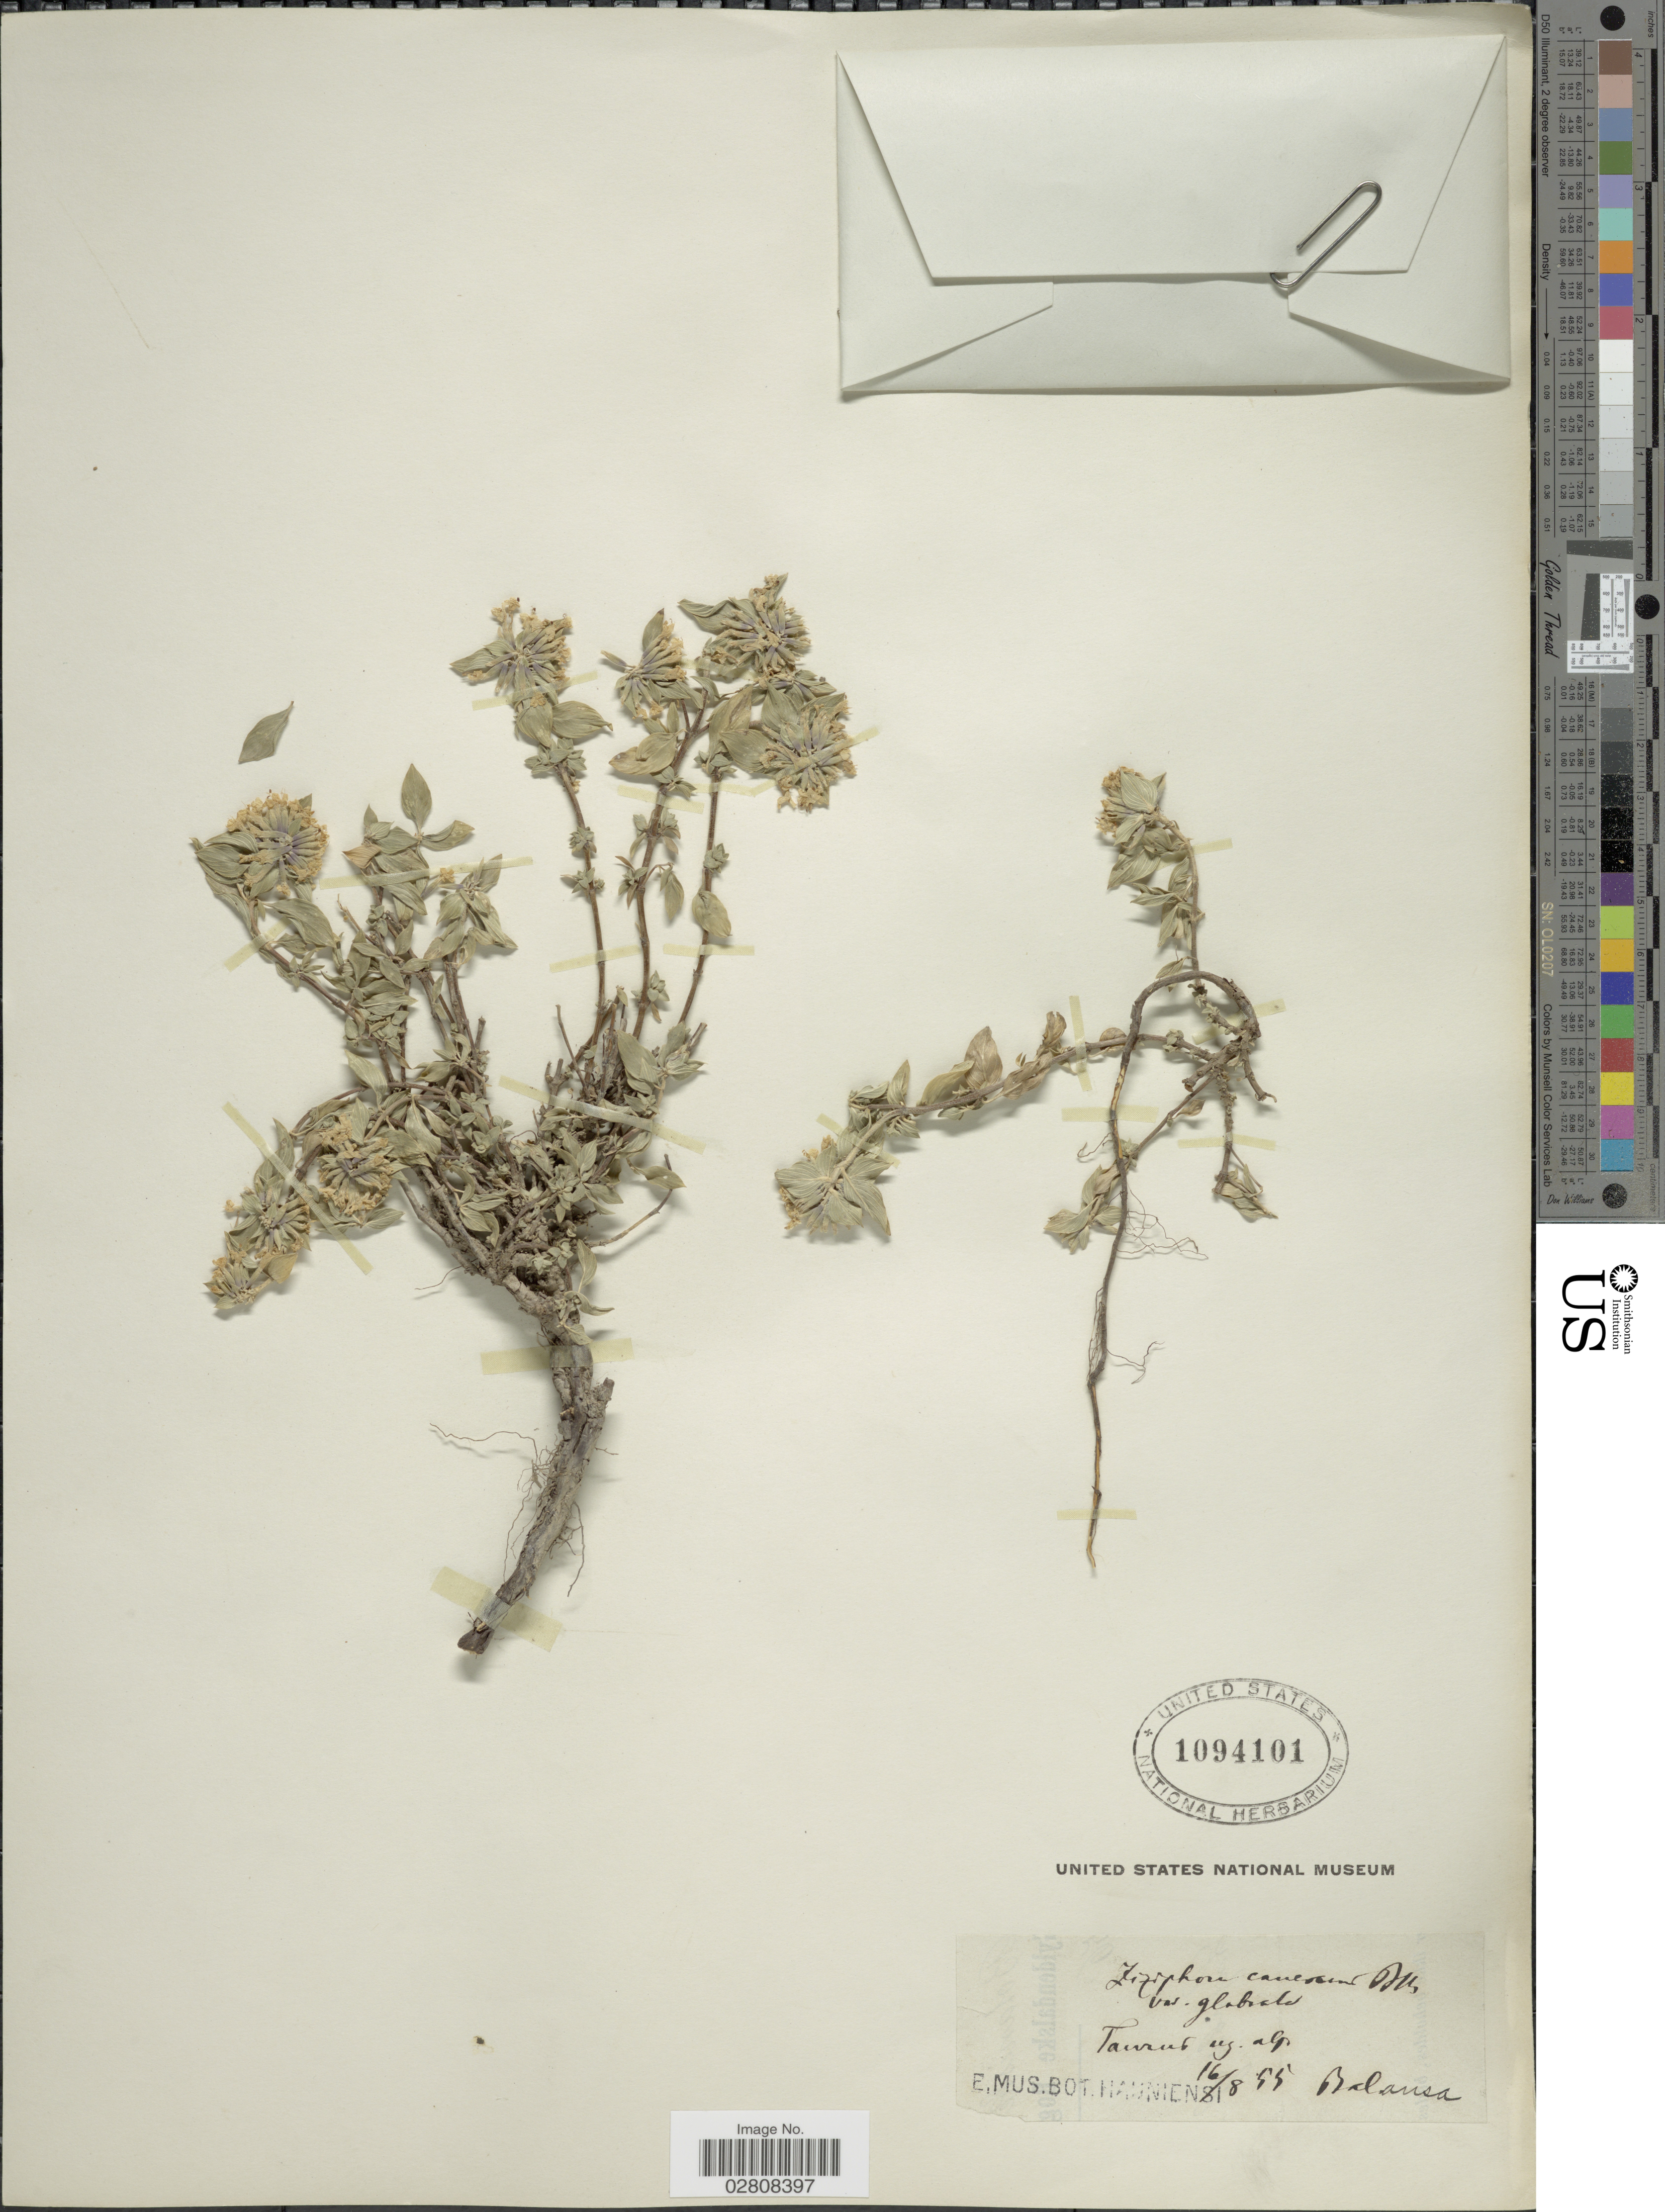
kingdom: Plantae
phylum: Tracheophyta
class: Magnoliopsida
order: Lamiales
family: Lamiaceae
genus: Ziziphora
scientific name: Ziziphora canescens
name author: Benth.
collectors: -. Balansa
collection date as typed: Transcribed d/m/y: 16/8/55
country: Turkey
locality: Taurus ug. alp. [interpreted]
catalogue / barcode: US 1094101